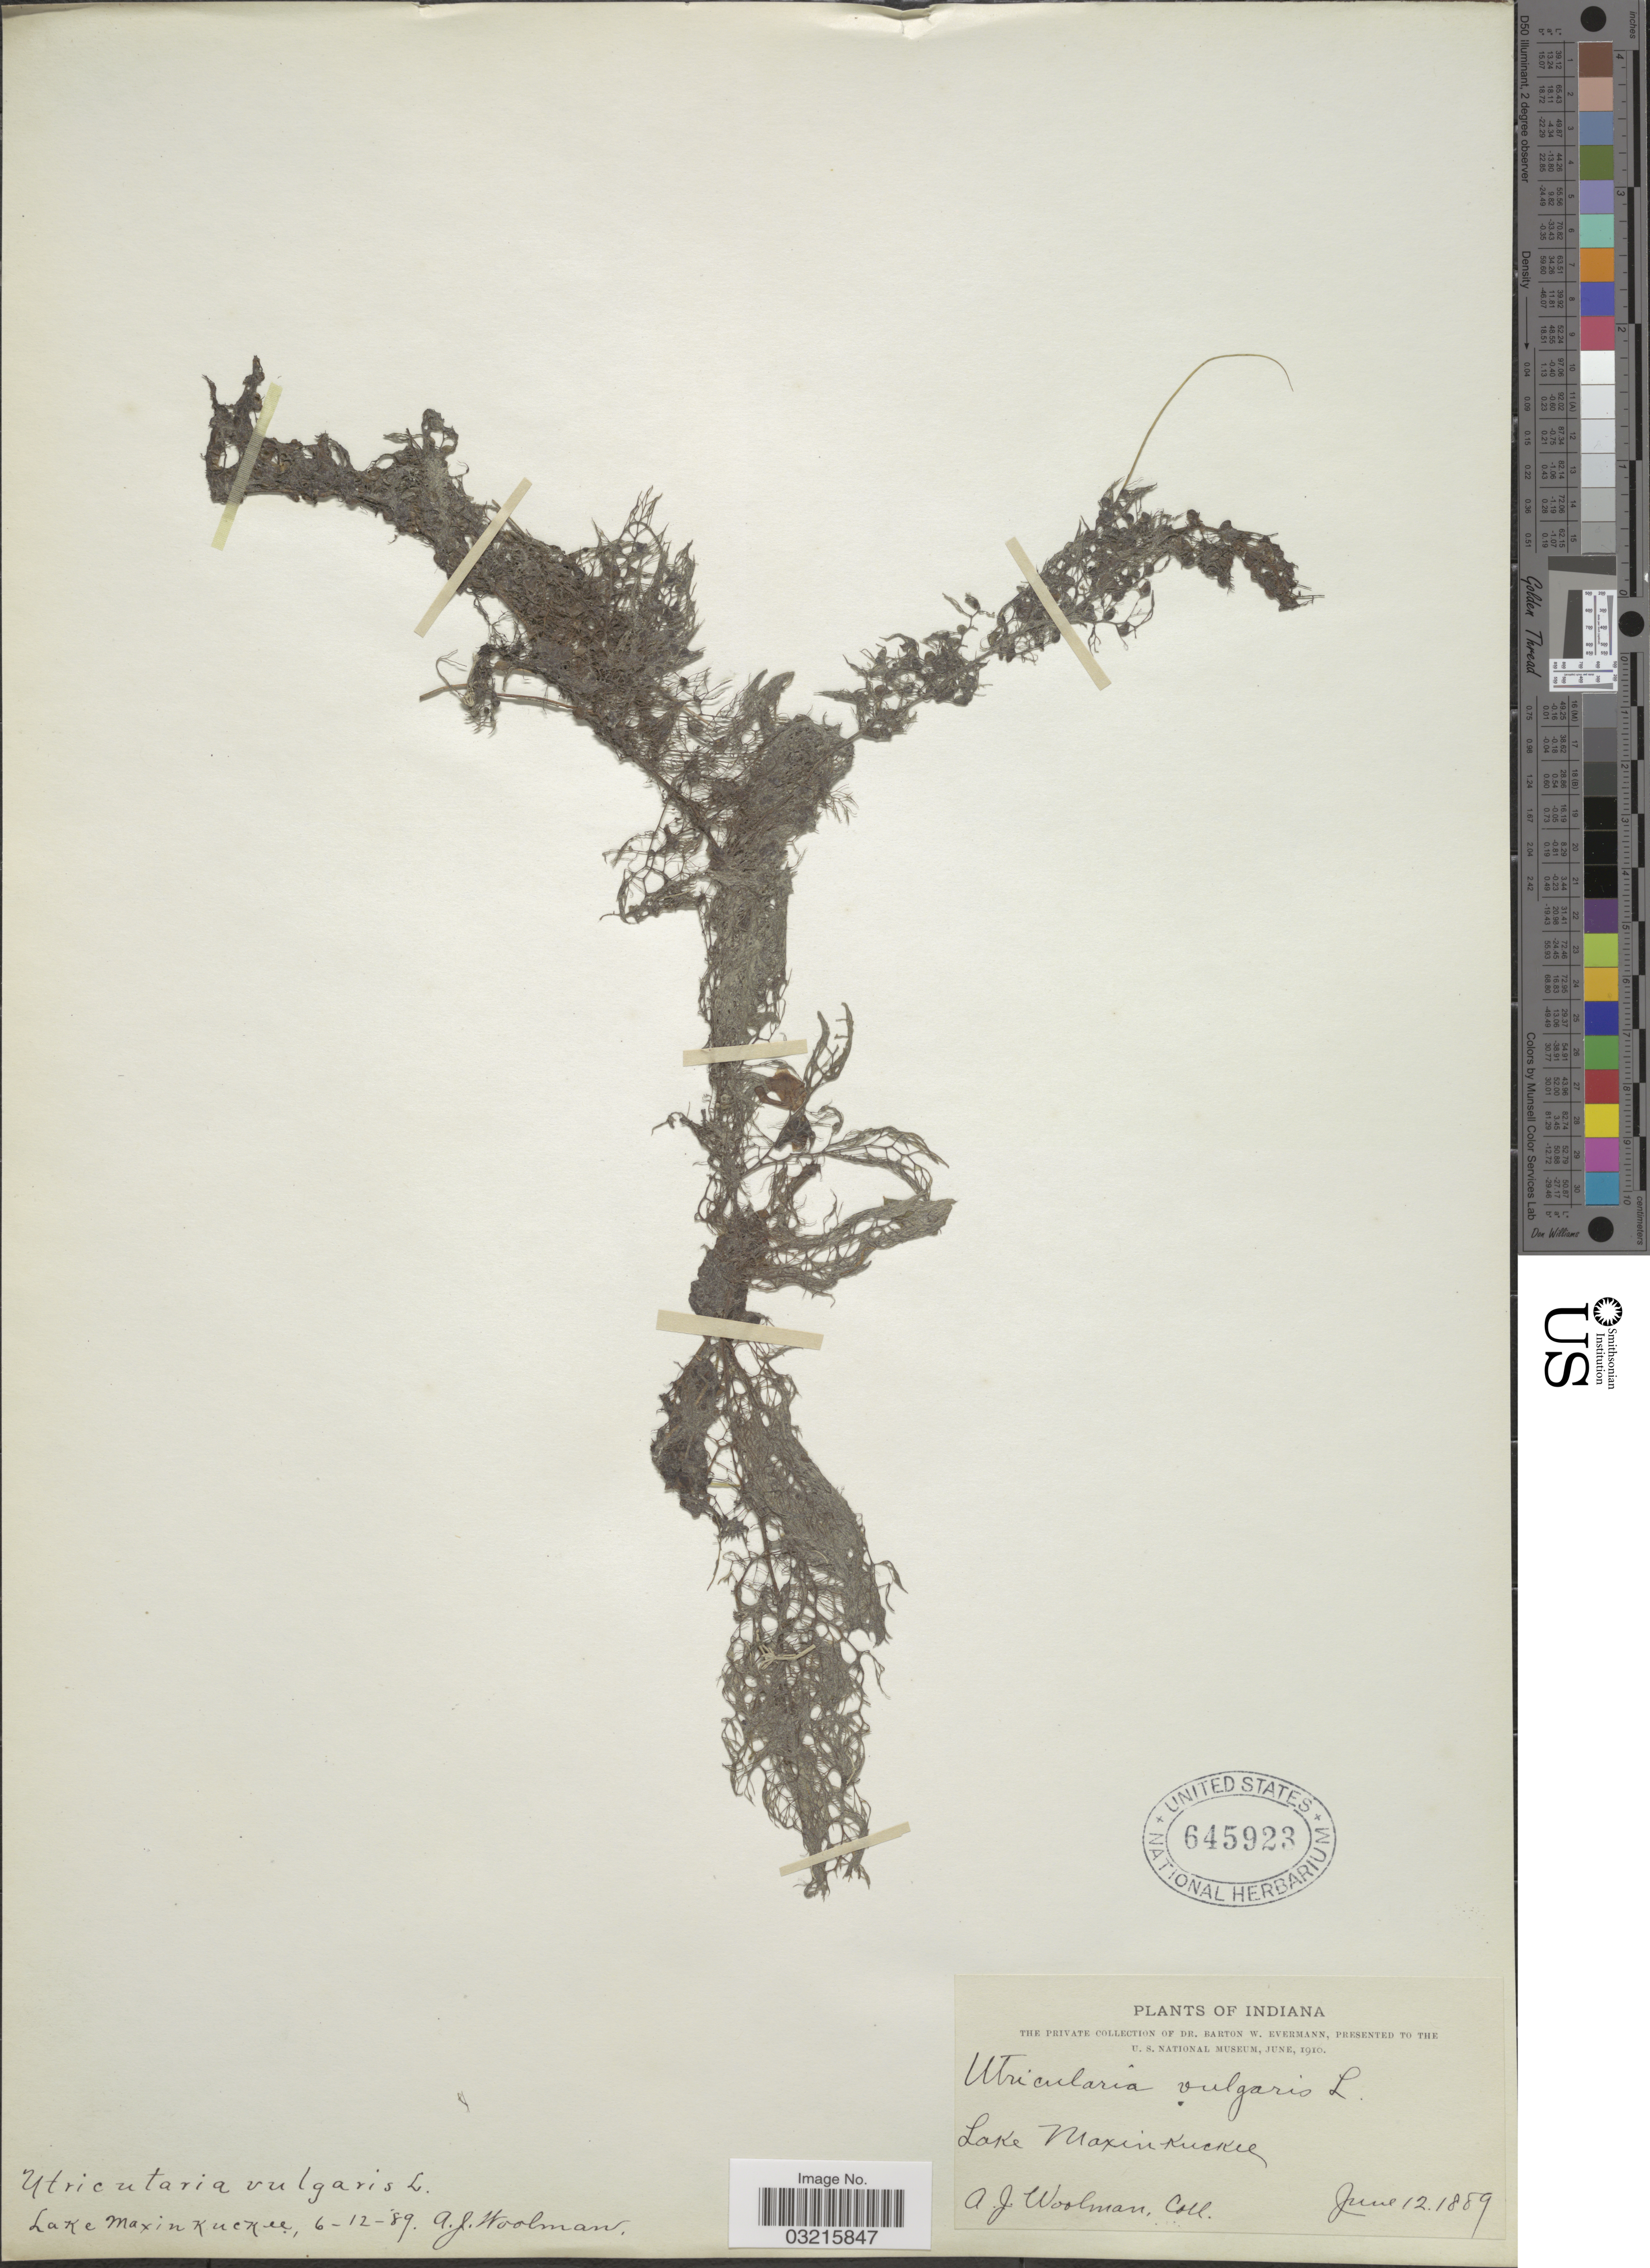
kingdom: Plantae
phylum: Tracheophyta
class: Magnoliopsida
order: Lamiales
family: Lentibulariaceae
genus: Utricularia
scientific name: Utricularia vulgaris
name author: L.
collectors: A. Woolman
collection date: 1889-06-12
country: United States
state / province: Indiana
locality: Lake Maxinkuckee.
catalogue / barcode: US 645923